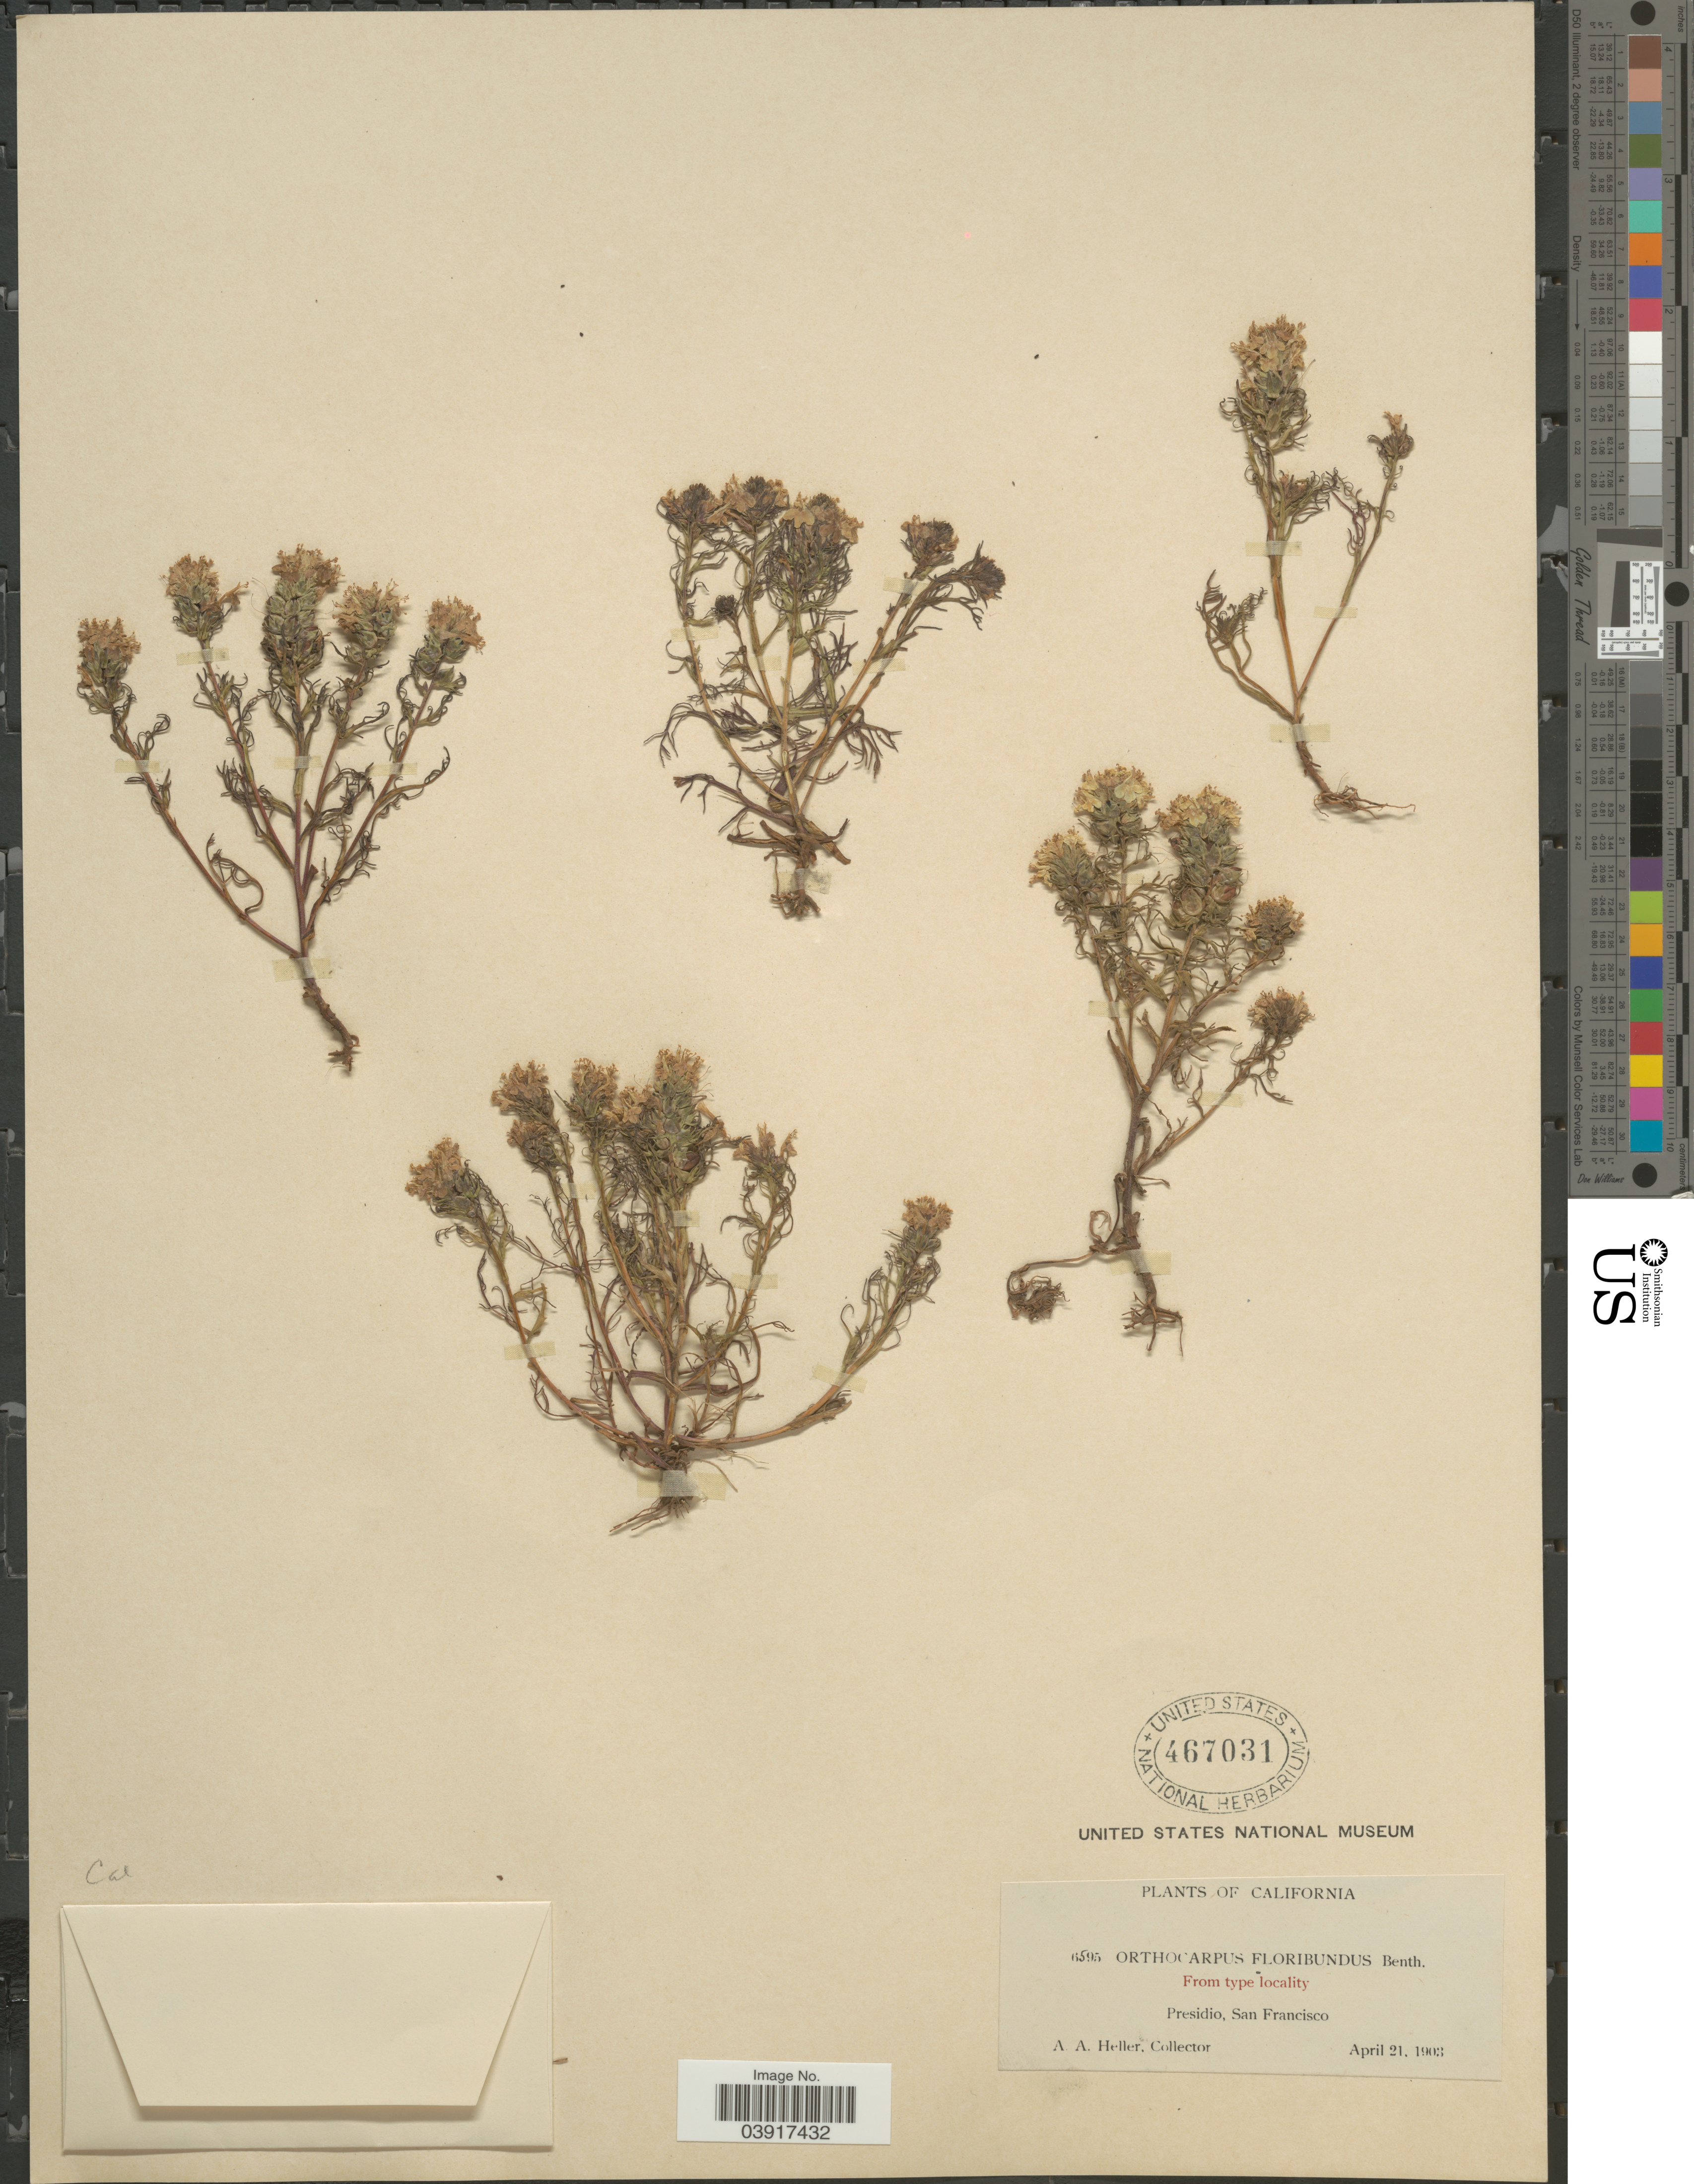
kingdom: Plantae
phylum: Tracheophyta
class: Magnoliopsida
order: Lamiales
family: Orobanchaceae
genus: Orthocarpus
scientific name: Orthocarpus floribundus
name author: Benth.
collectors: A. A. Heller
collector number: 6595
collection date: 1903-04-21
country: United States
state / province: California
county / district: San Francisco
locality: Presidio, San Francisco.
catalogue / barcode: US 467031